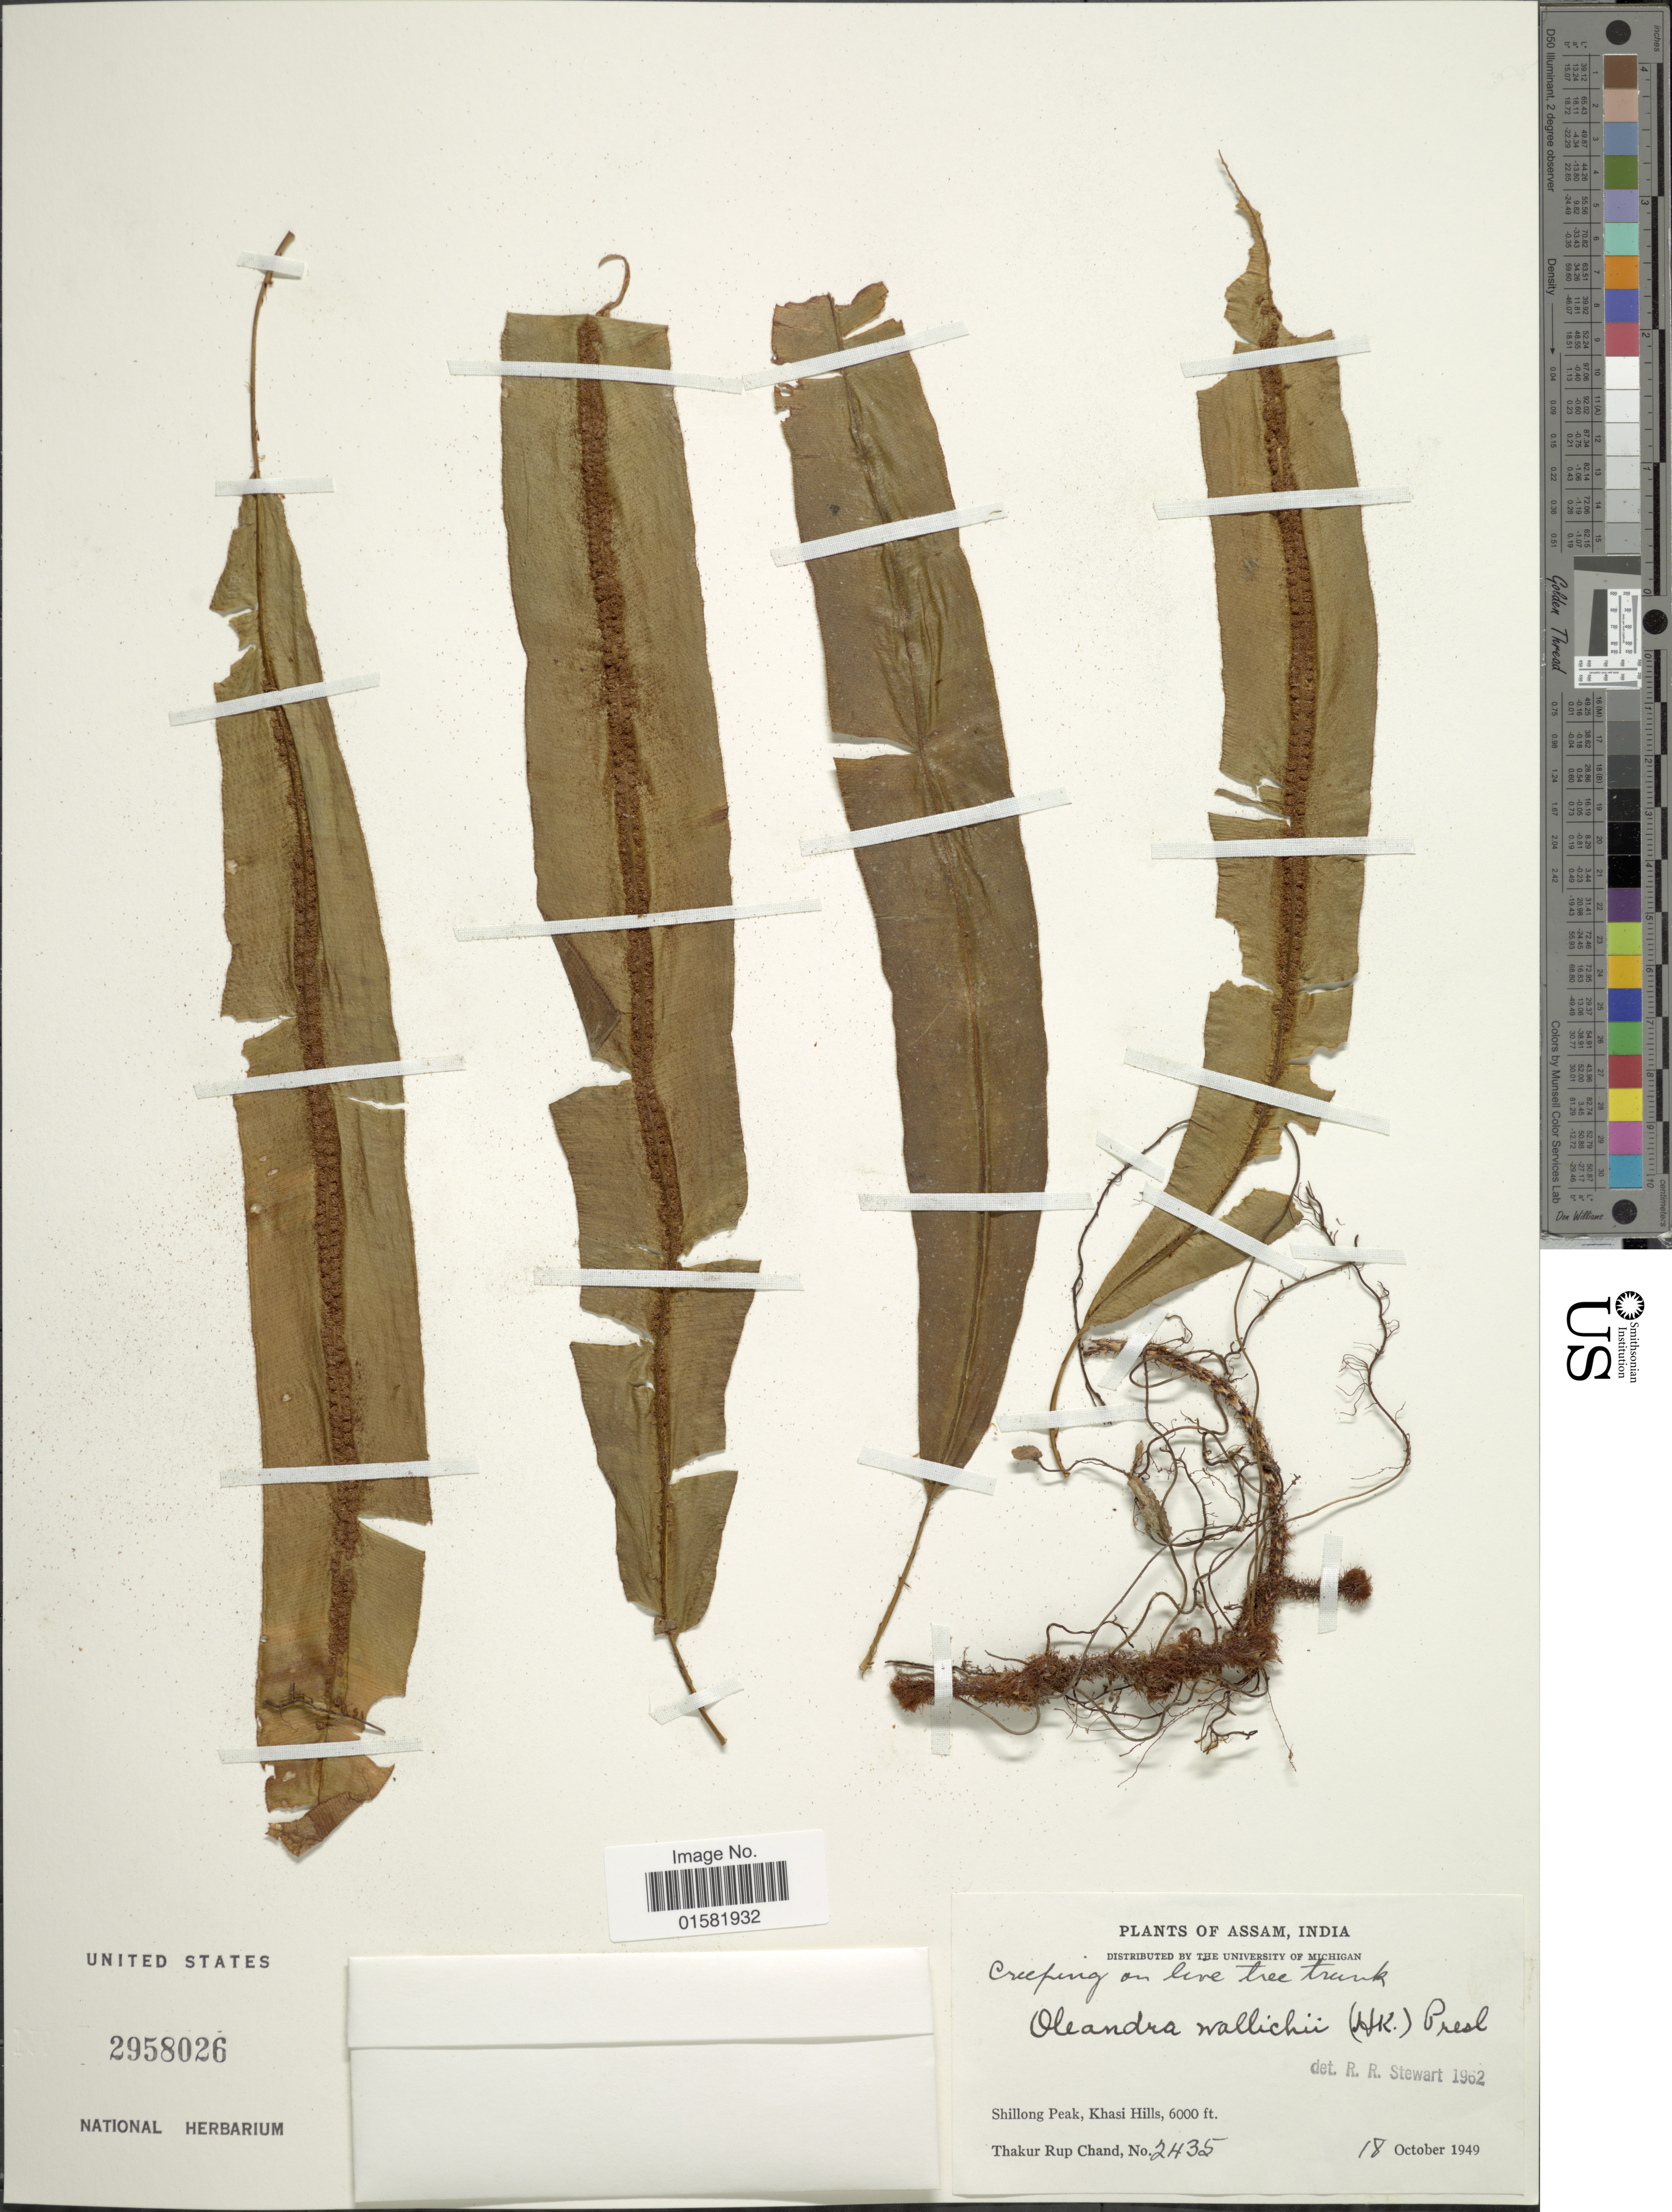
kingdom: Plantae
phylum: Tracheophyta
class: Polypodiopsida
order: Polypodiales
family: Oleandraceae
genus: Oleandra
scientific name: Oleandra wallichii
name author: (Hook.) C. Presl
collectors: T. R. Chand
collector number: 2435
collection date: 1949-10-18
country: India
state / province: Meghalaya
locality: Assam, India, Shillong Peak, Khasi Hills.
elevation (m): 1829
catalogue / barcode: US 2958026